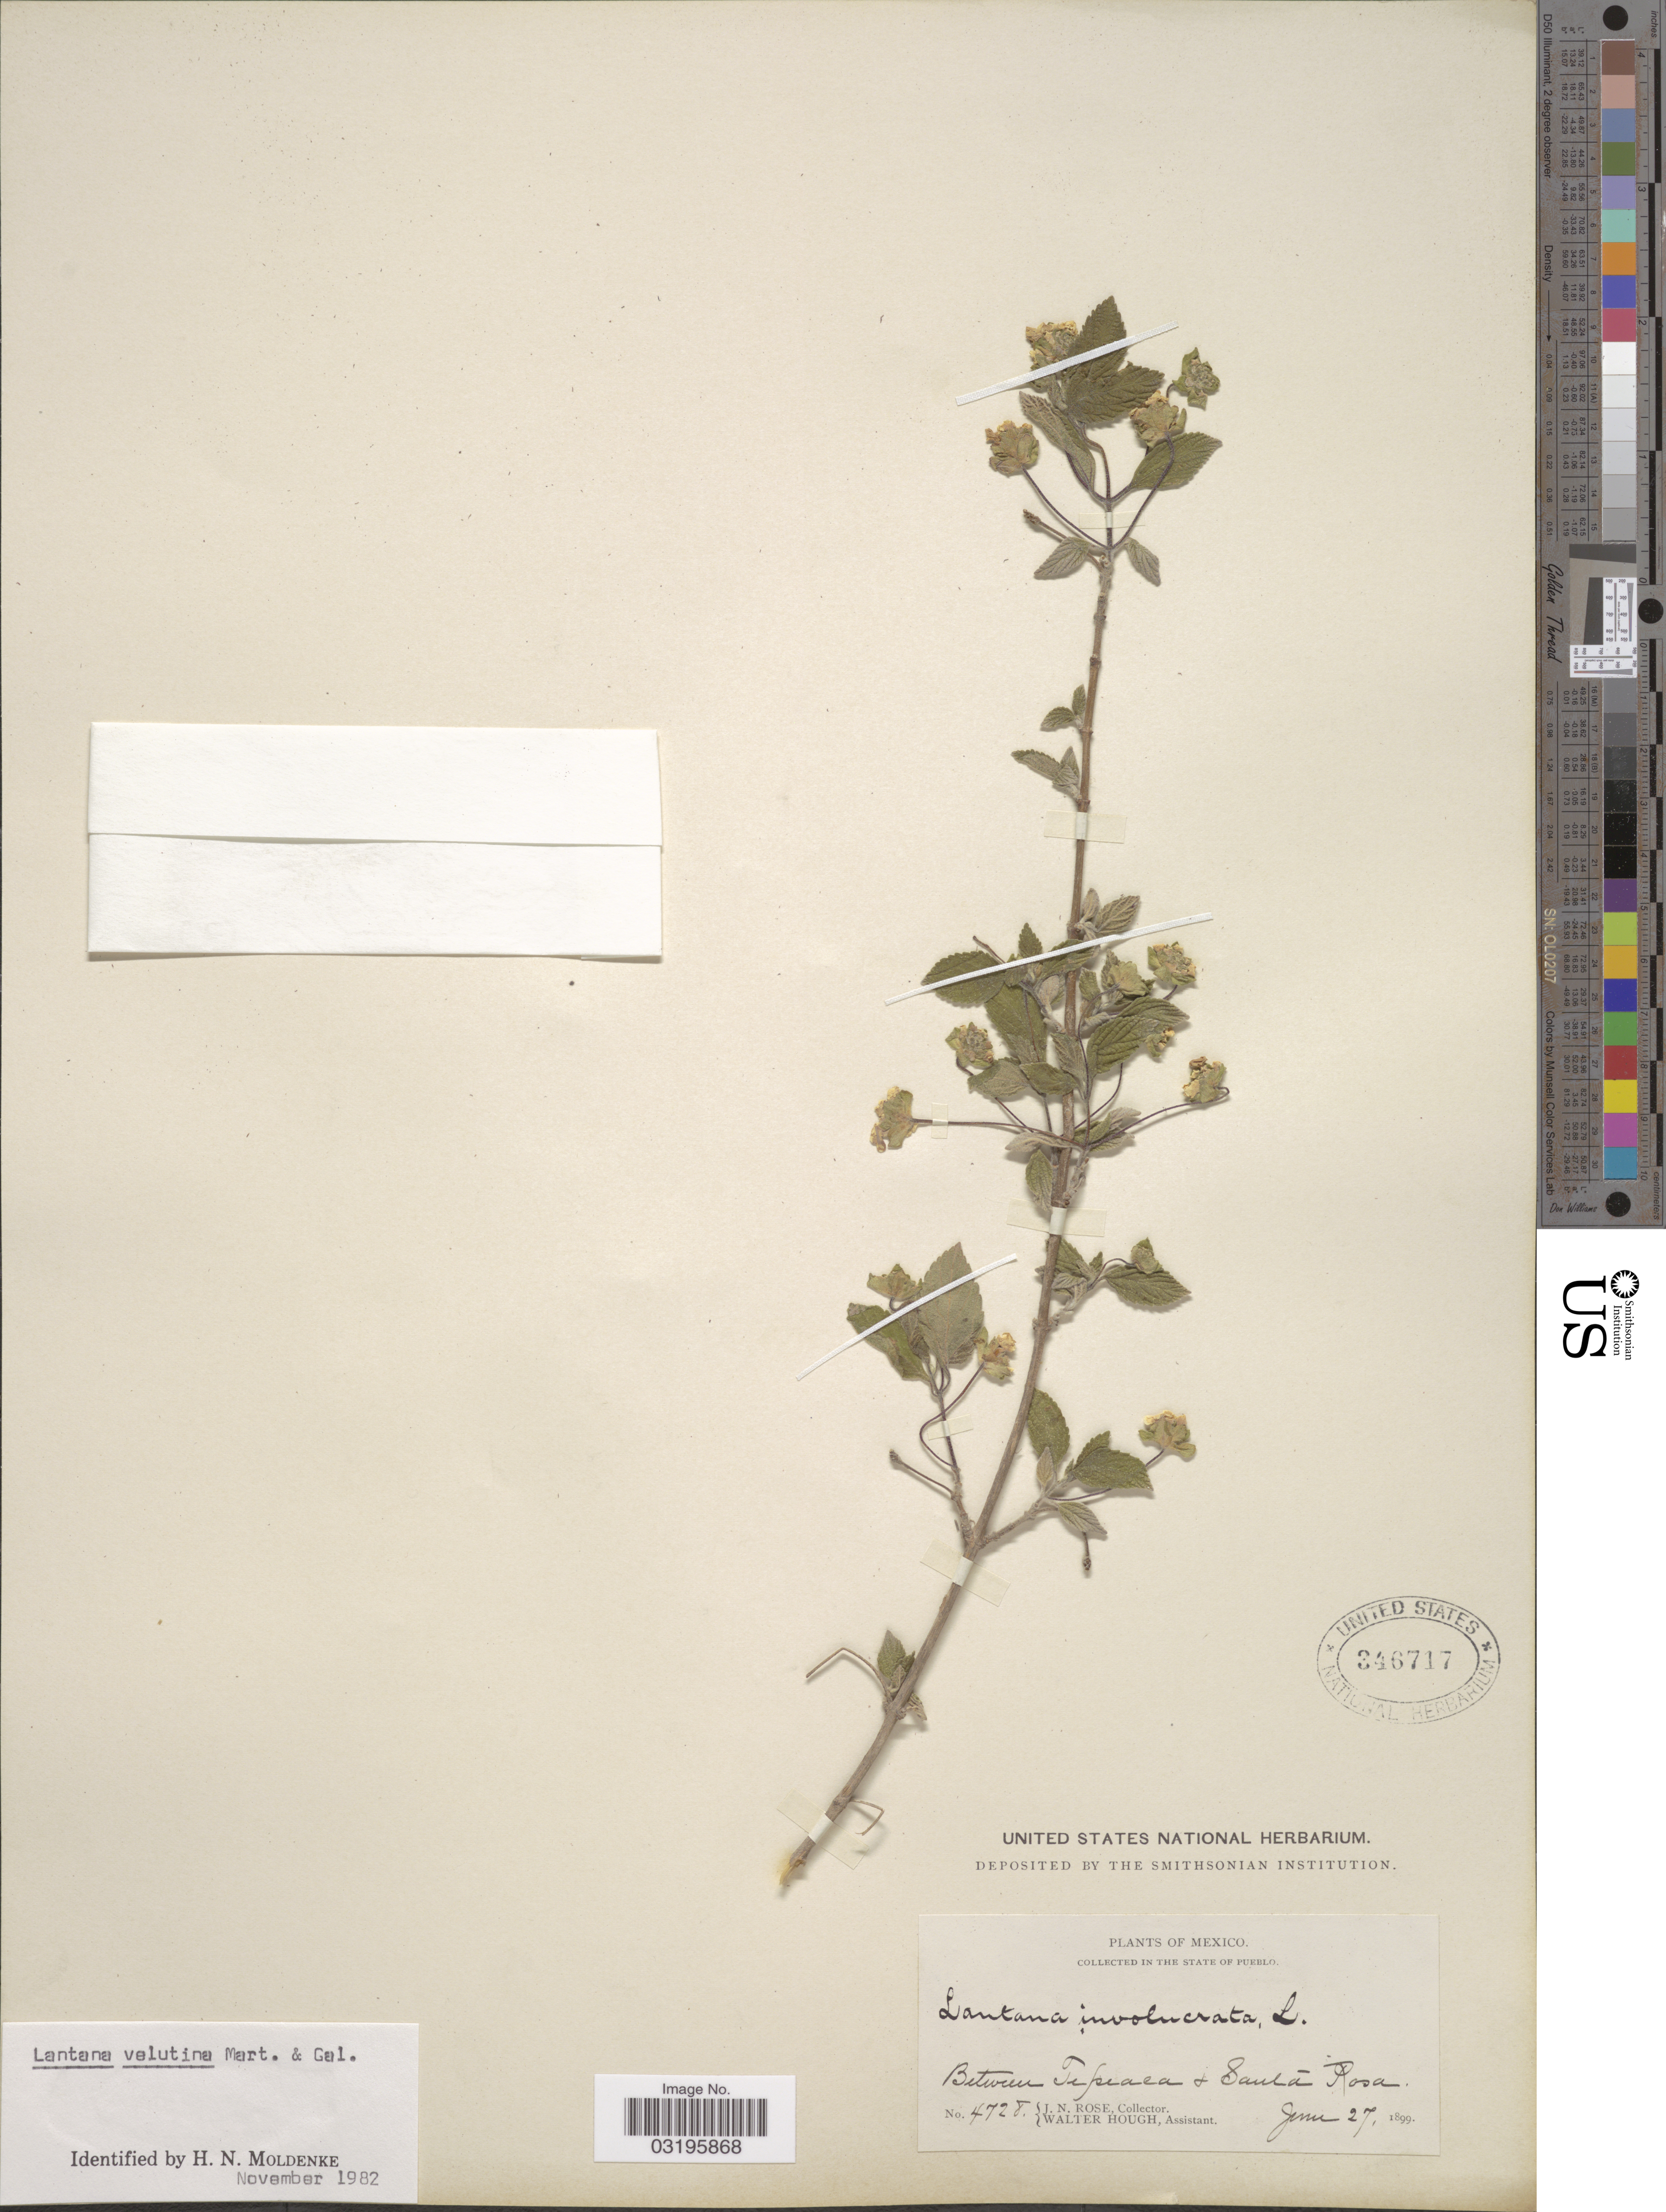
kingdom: Plantae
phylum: Tracheophyta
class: Magnoliopsida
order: Lamiales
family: Verbenaceae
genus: Lantana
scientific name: Lantana velutina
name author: M. Martens & Galeotti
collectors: J. N. Rose & W. Hough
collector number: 4728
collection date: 1899-06-27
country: Mexico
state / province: Puebla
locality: Between Tepeaca & Santa Rosa.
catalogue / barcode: US 346717